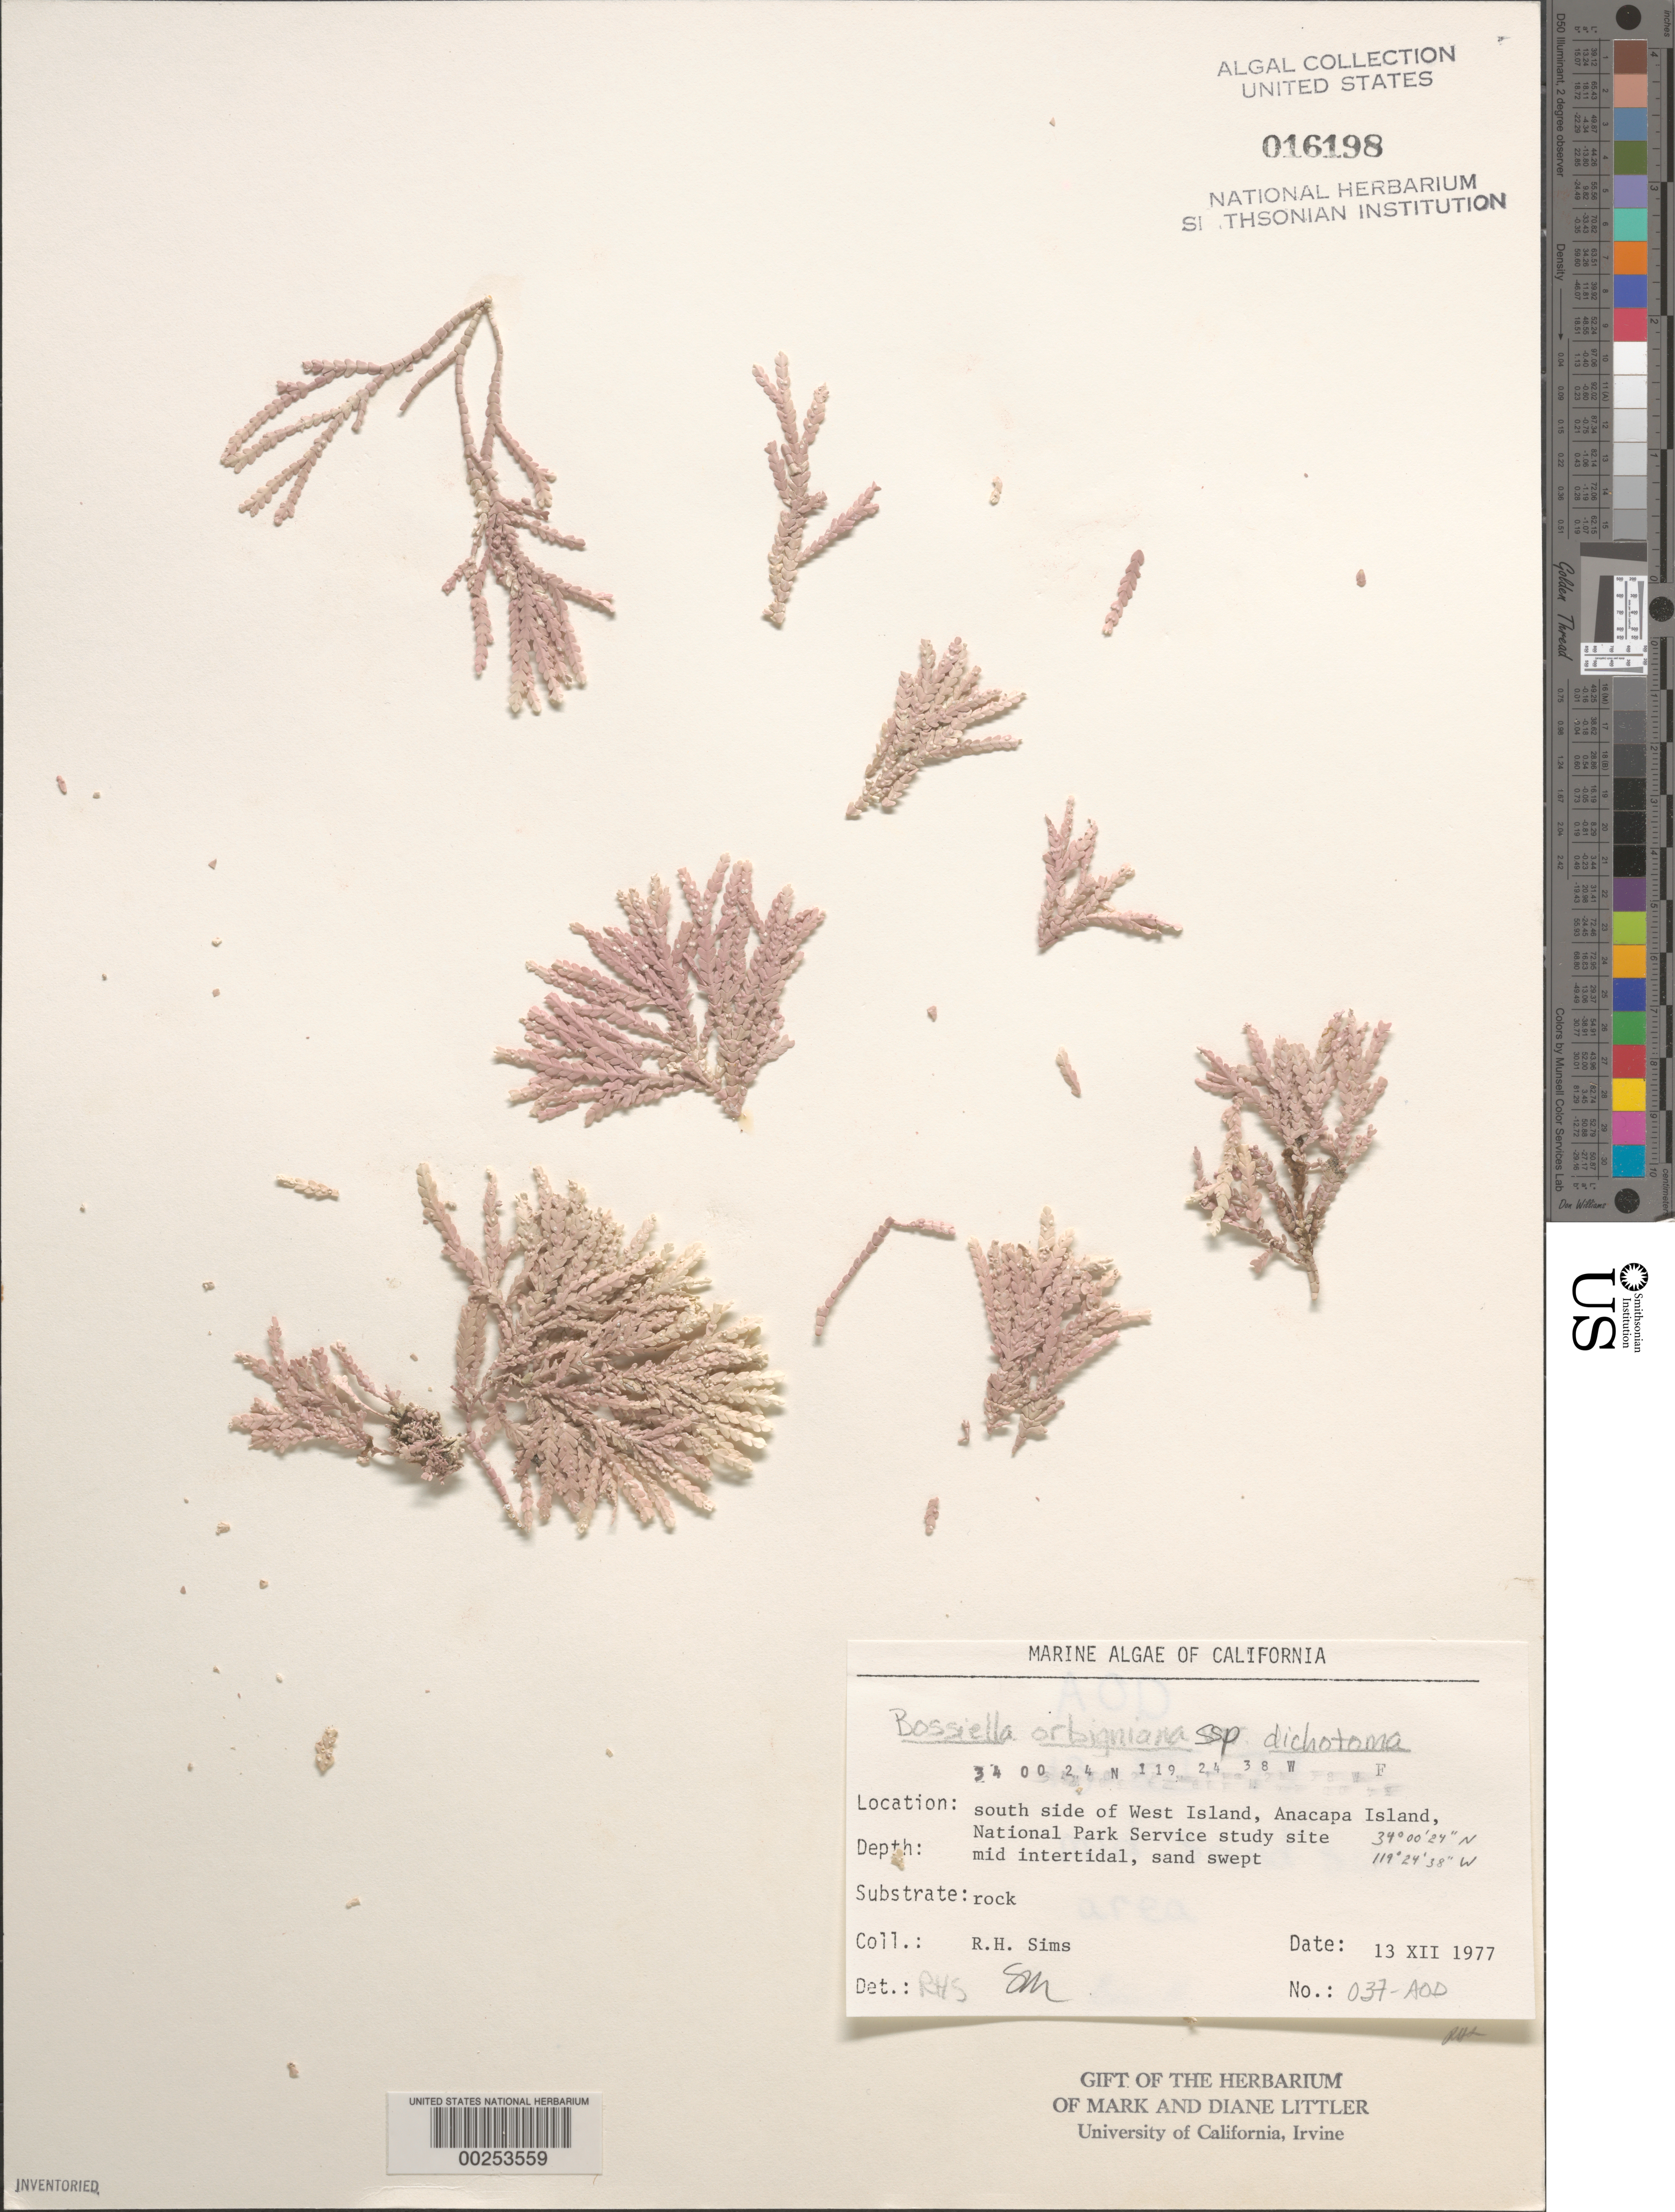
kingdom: Plantae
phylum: Rhodophyta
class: Florideophyceae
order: Corallinales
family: Corallinaceae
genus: Bossiella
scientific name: Bossiella orbigniana subsp. dichotoma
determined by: Sims, Robert H.; Murray, S. N.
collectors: R. H. Sims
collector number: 037-AOD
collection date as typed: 13 Dec 1977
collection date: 1977-12-13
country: United States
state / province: California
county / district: Ventura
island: Anacapa Island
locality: South side of west island [National Park Service site]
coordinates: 34 00'24"N, 119 24'38"W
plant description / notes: BLM-SOCALBIGHT Rocky Intertidal Survey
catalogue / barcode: US 16198